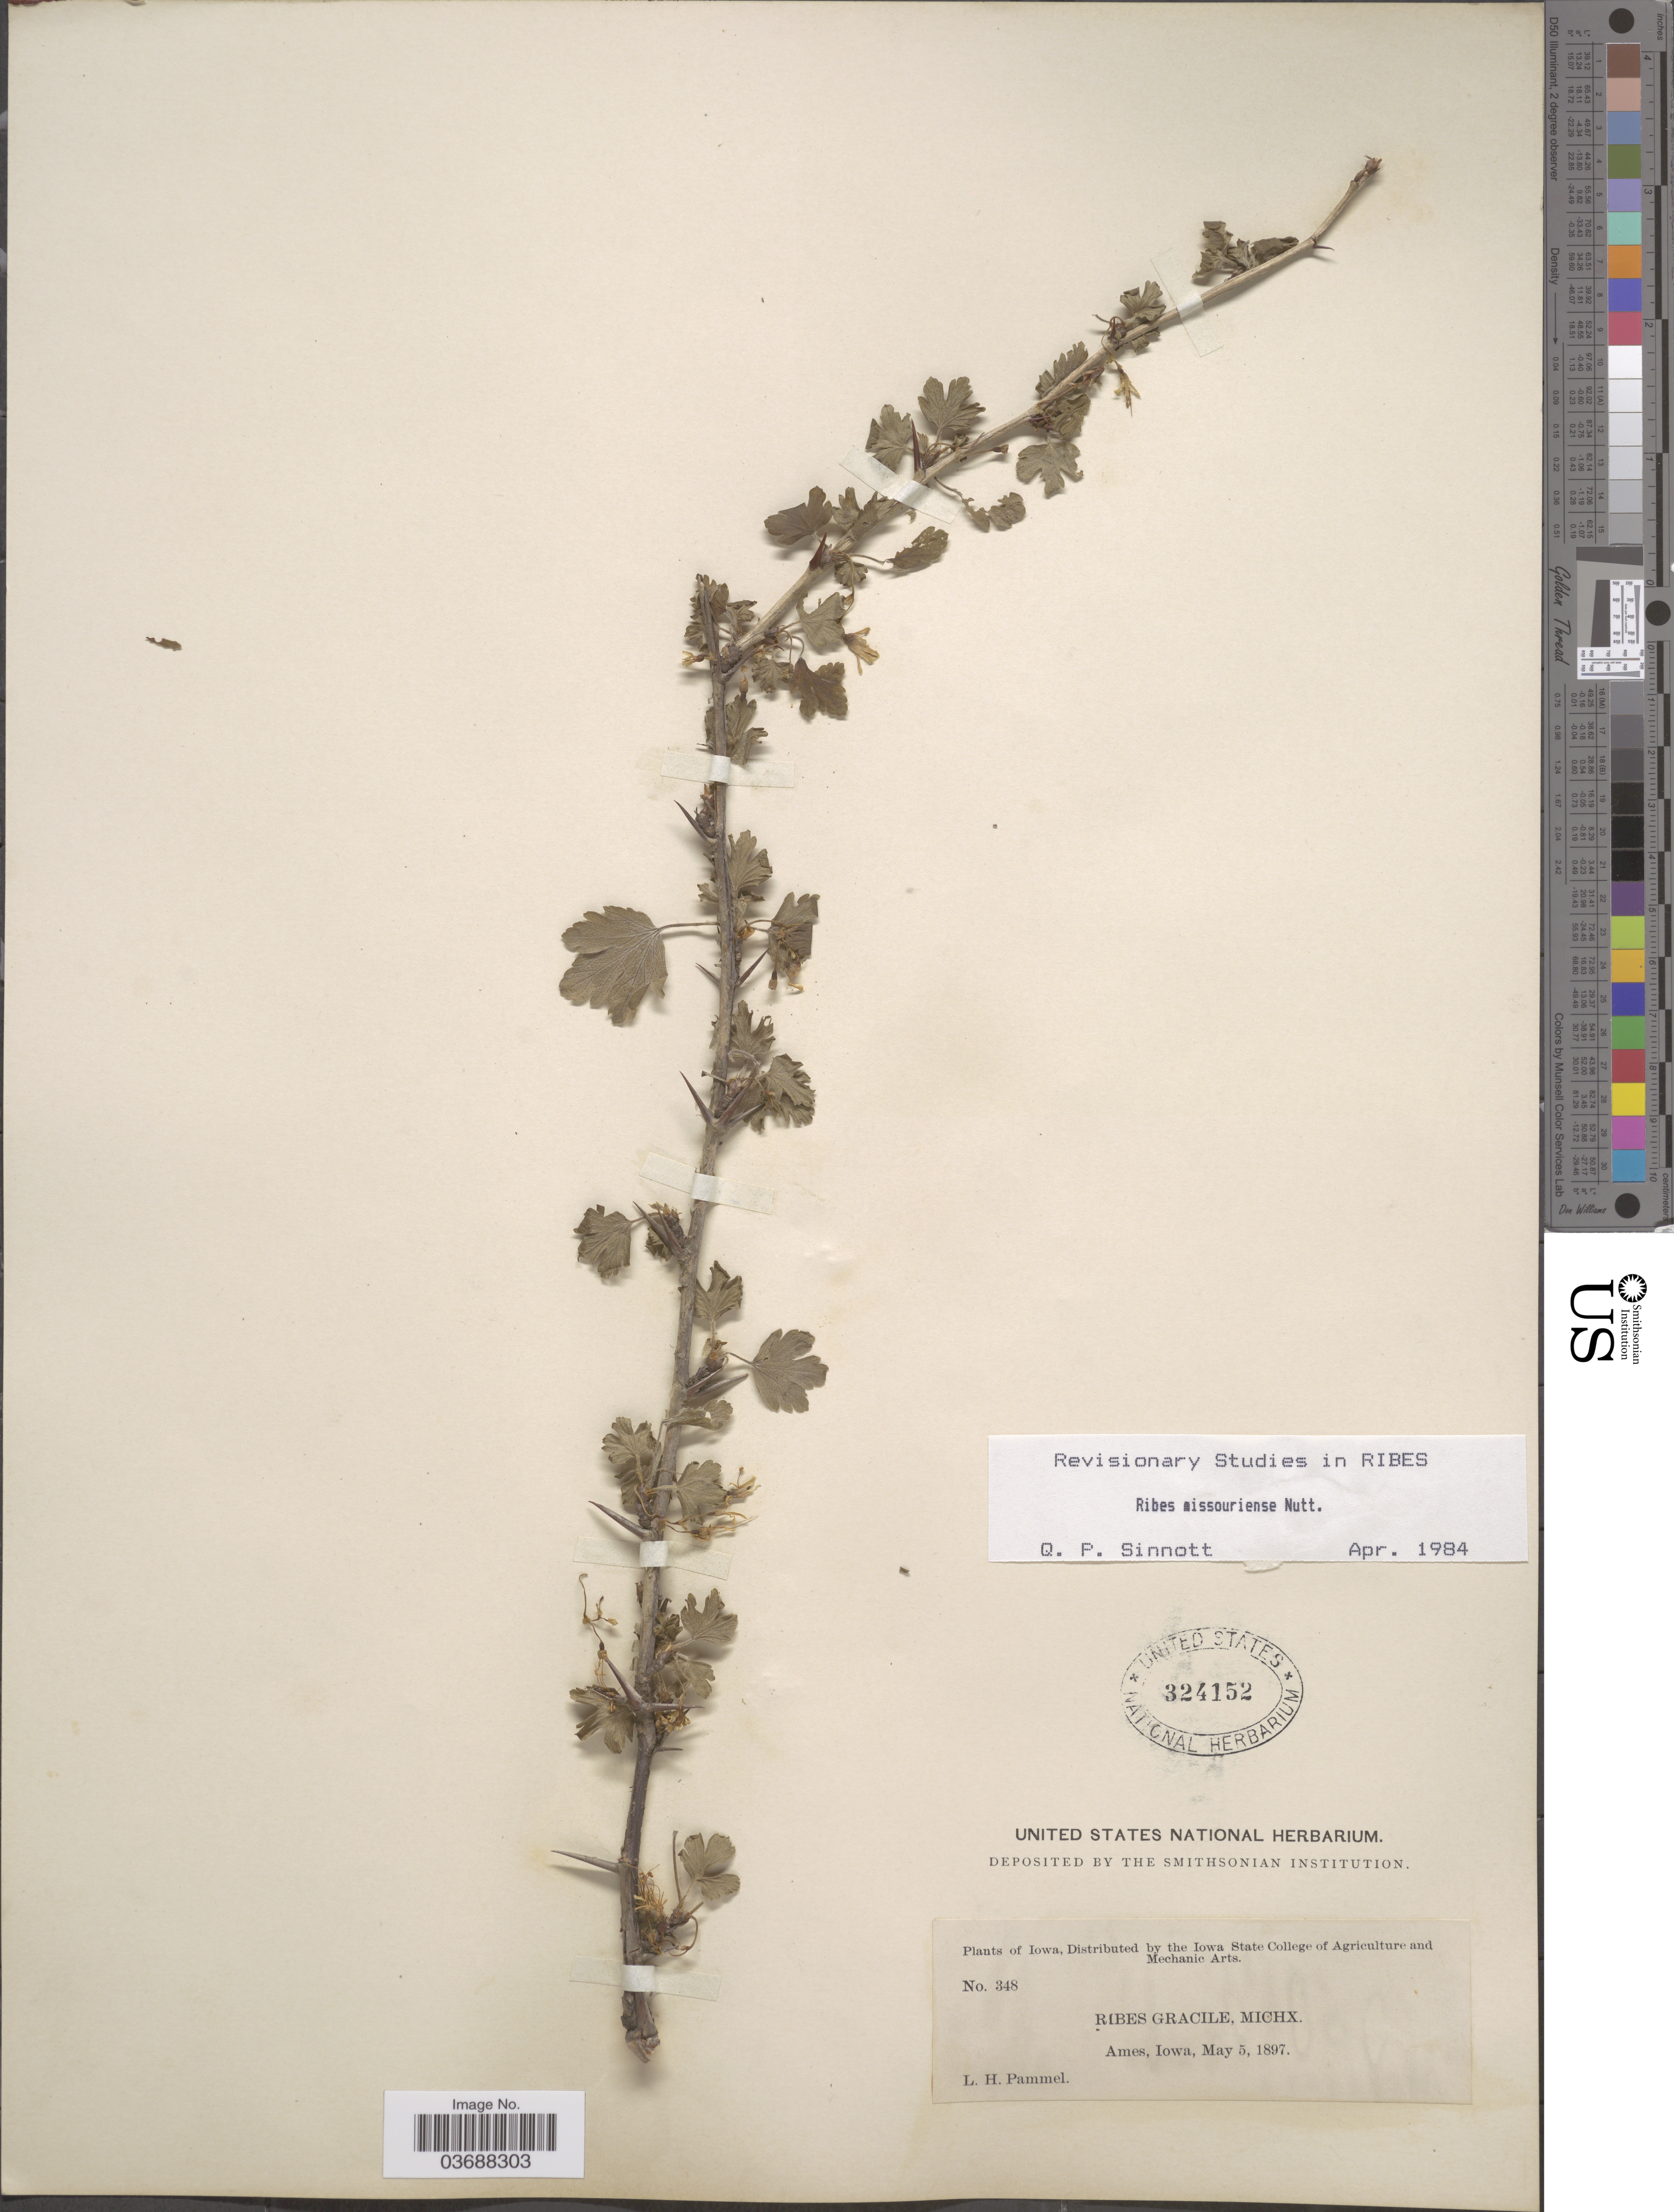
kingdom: Plantae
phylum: Tracheophyta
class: Magnoliopsida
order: Saxifragales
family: Grossulariaceae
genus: Ribes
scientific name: Ribes missouriense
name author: Nutt.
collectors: L. Pammel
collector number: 348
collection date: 1897-05-05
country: United States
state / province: Iowa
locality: Ames.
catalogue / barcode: US 324152